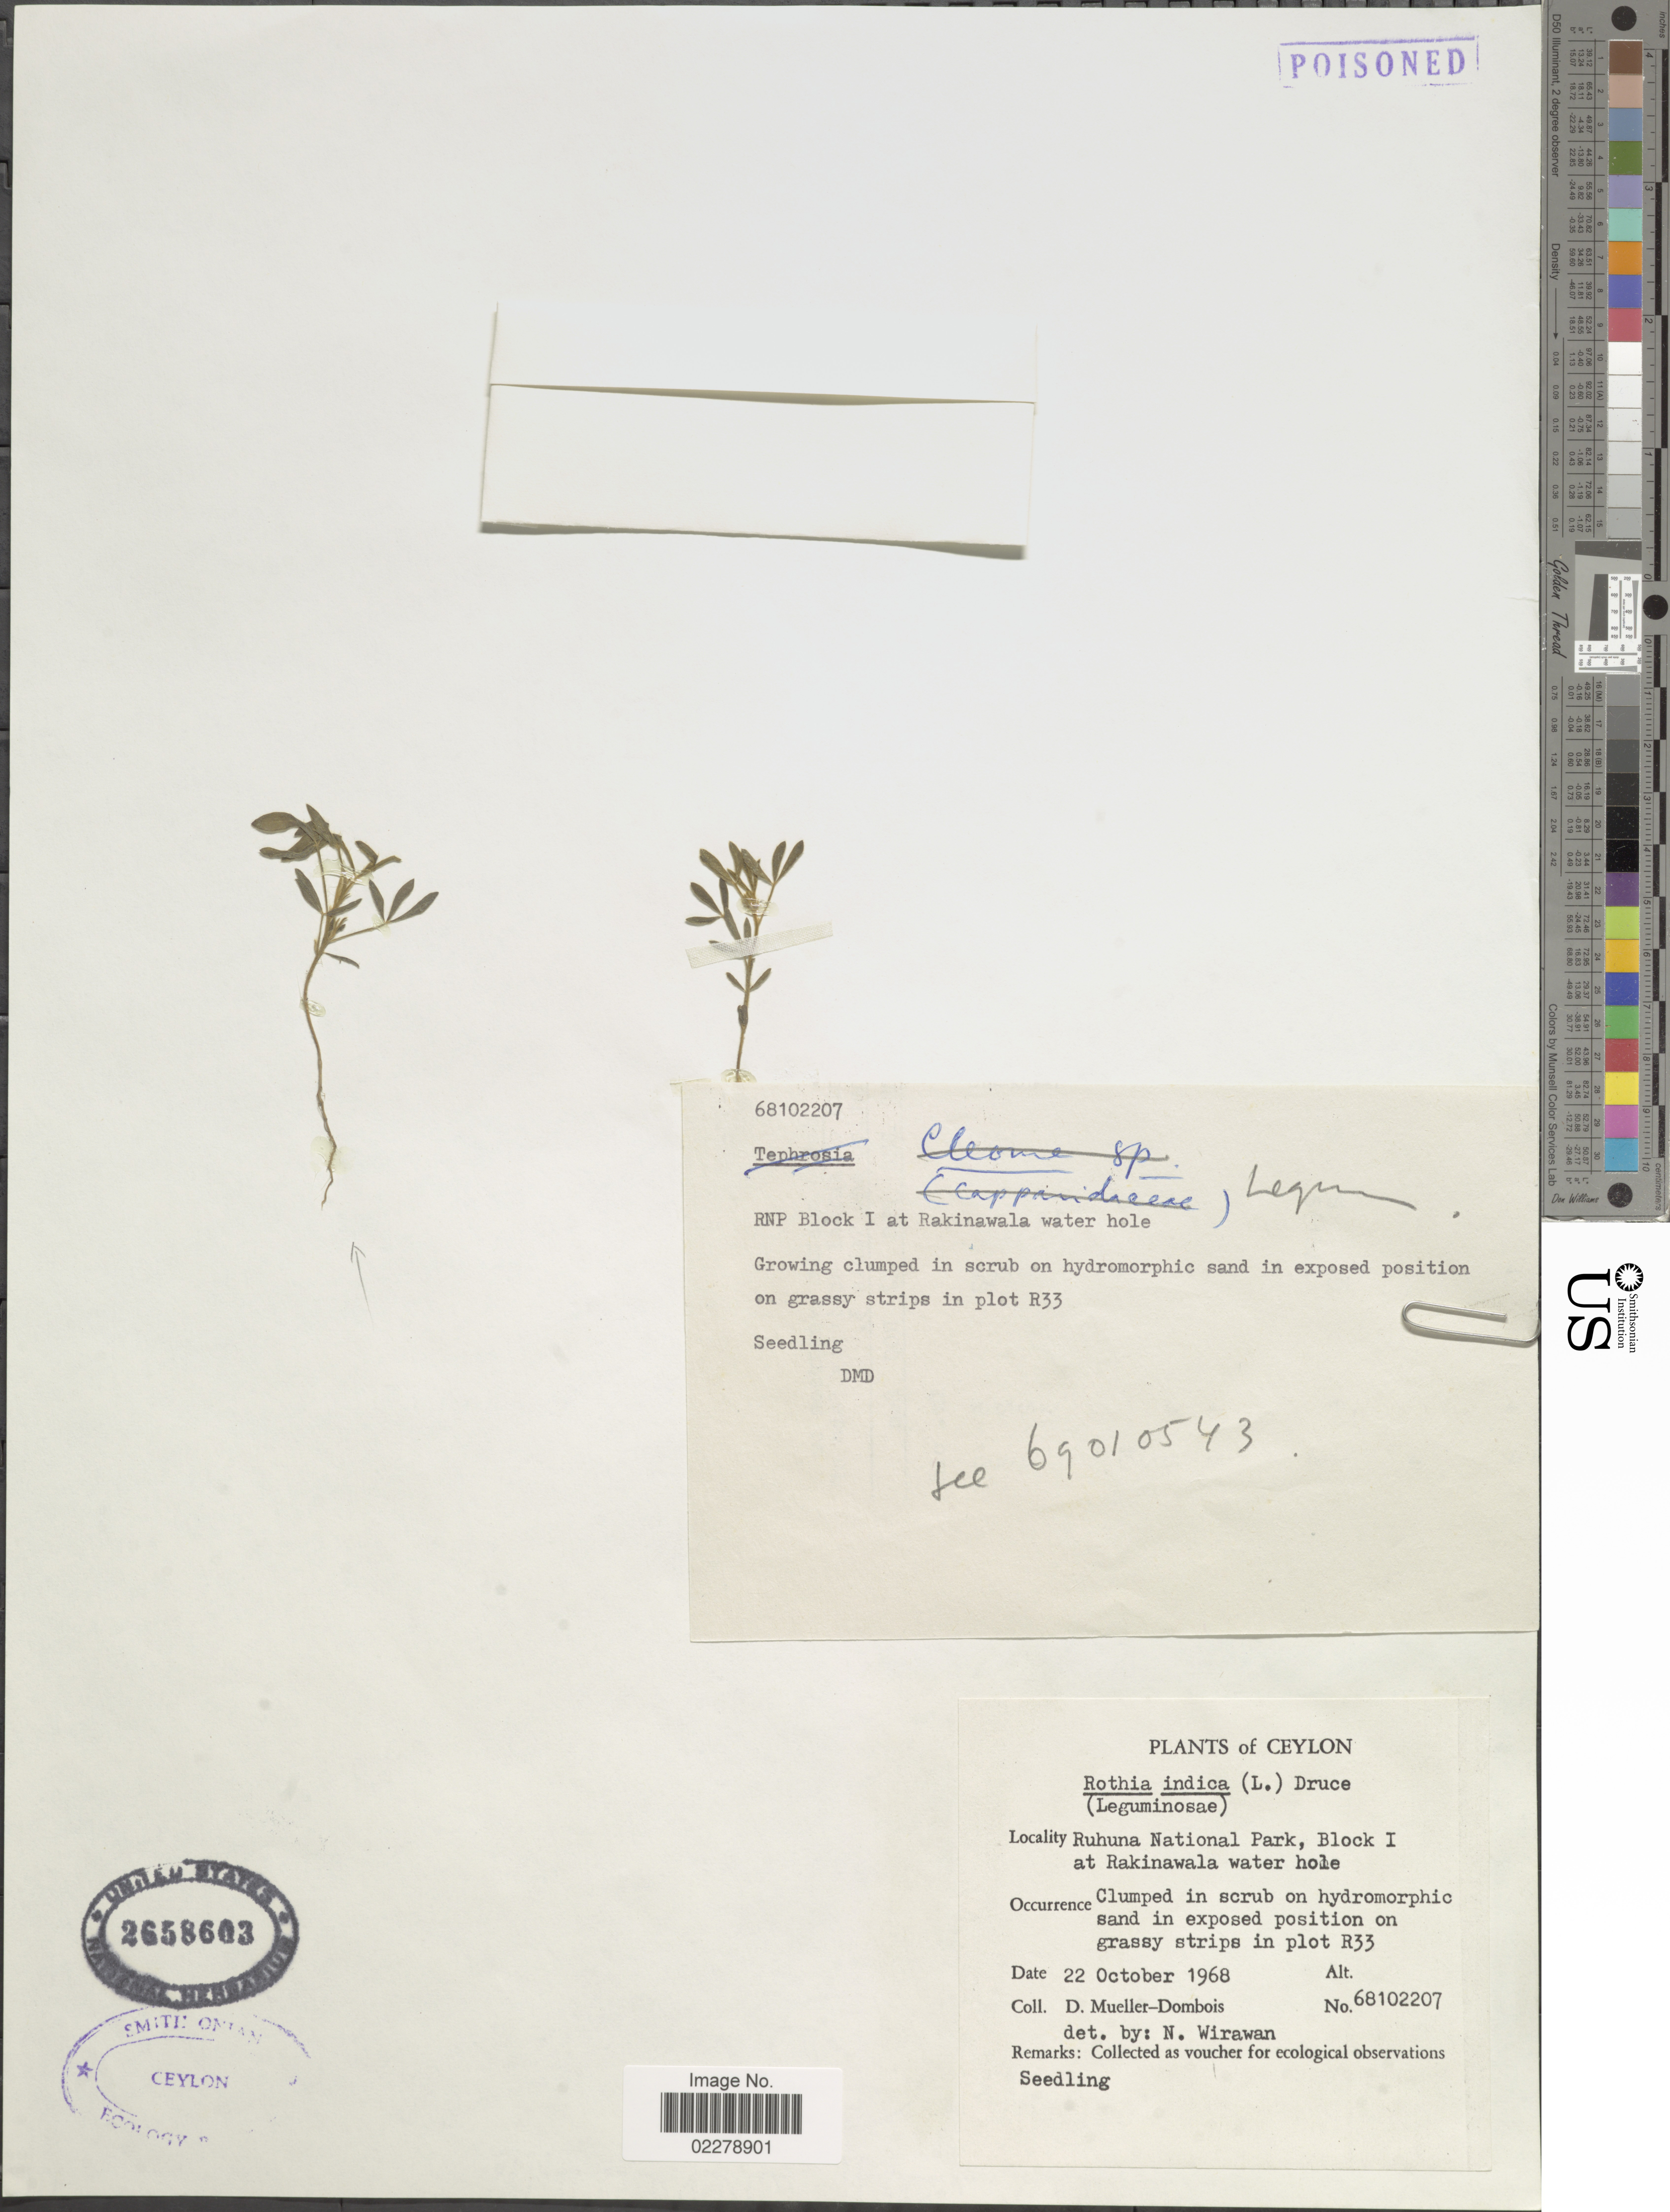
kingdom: Plantae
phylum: Tracheophyta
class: Magnoliopsida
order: Fabales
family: Fabaceae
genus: Rothia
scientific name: Rothia indica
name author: (L.) Druce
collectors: D. Meuller-Dombois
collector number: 68102207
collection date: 1968-10-22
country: Sri Lanka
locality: Ceylon, Ruhuna National Park, Block 1 at Rakinawala water hole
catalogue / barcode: US 2658603